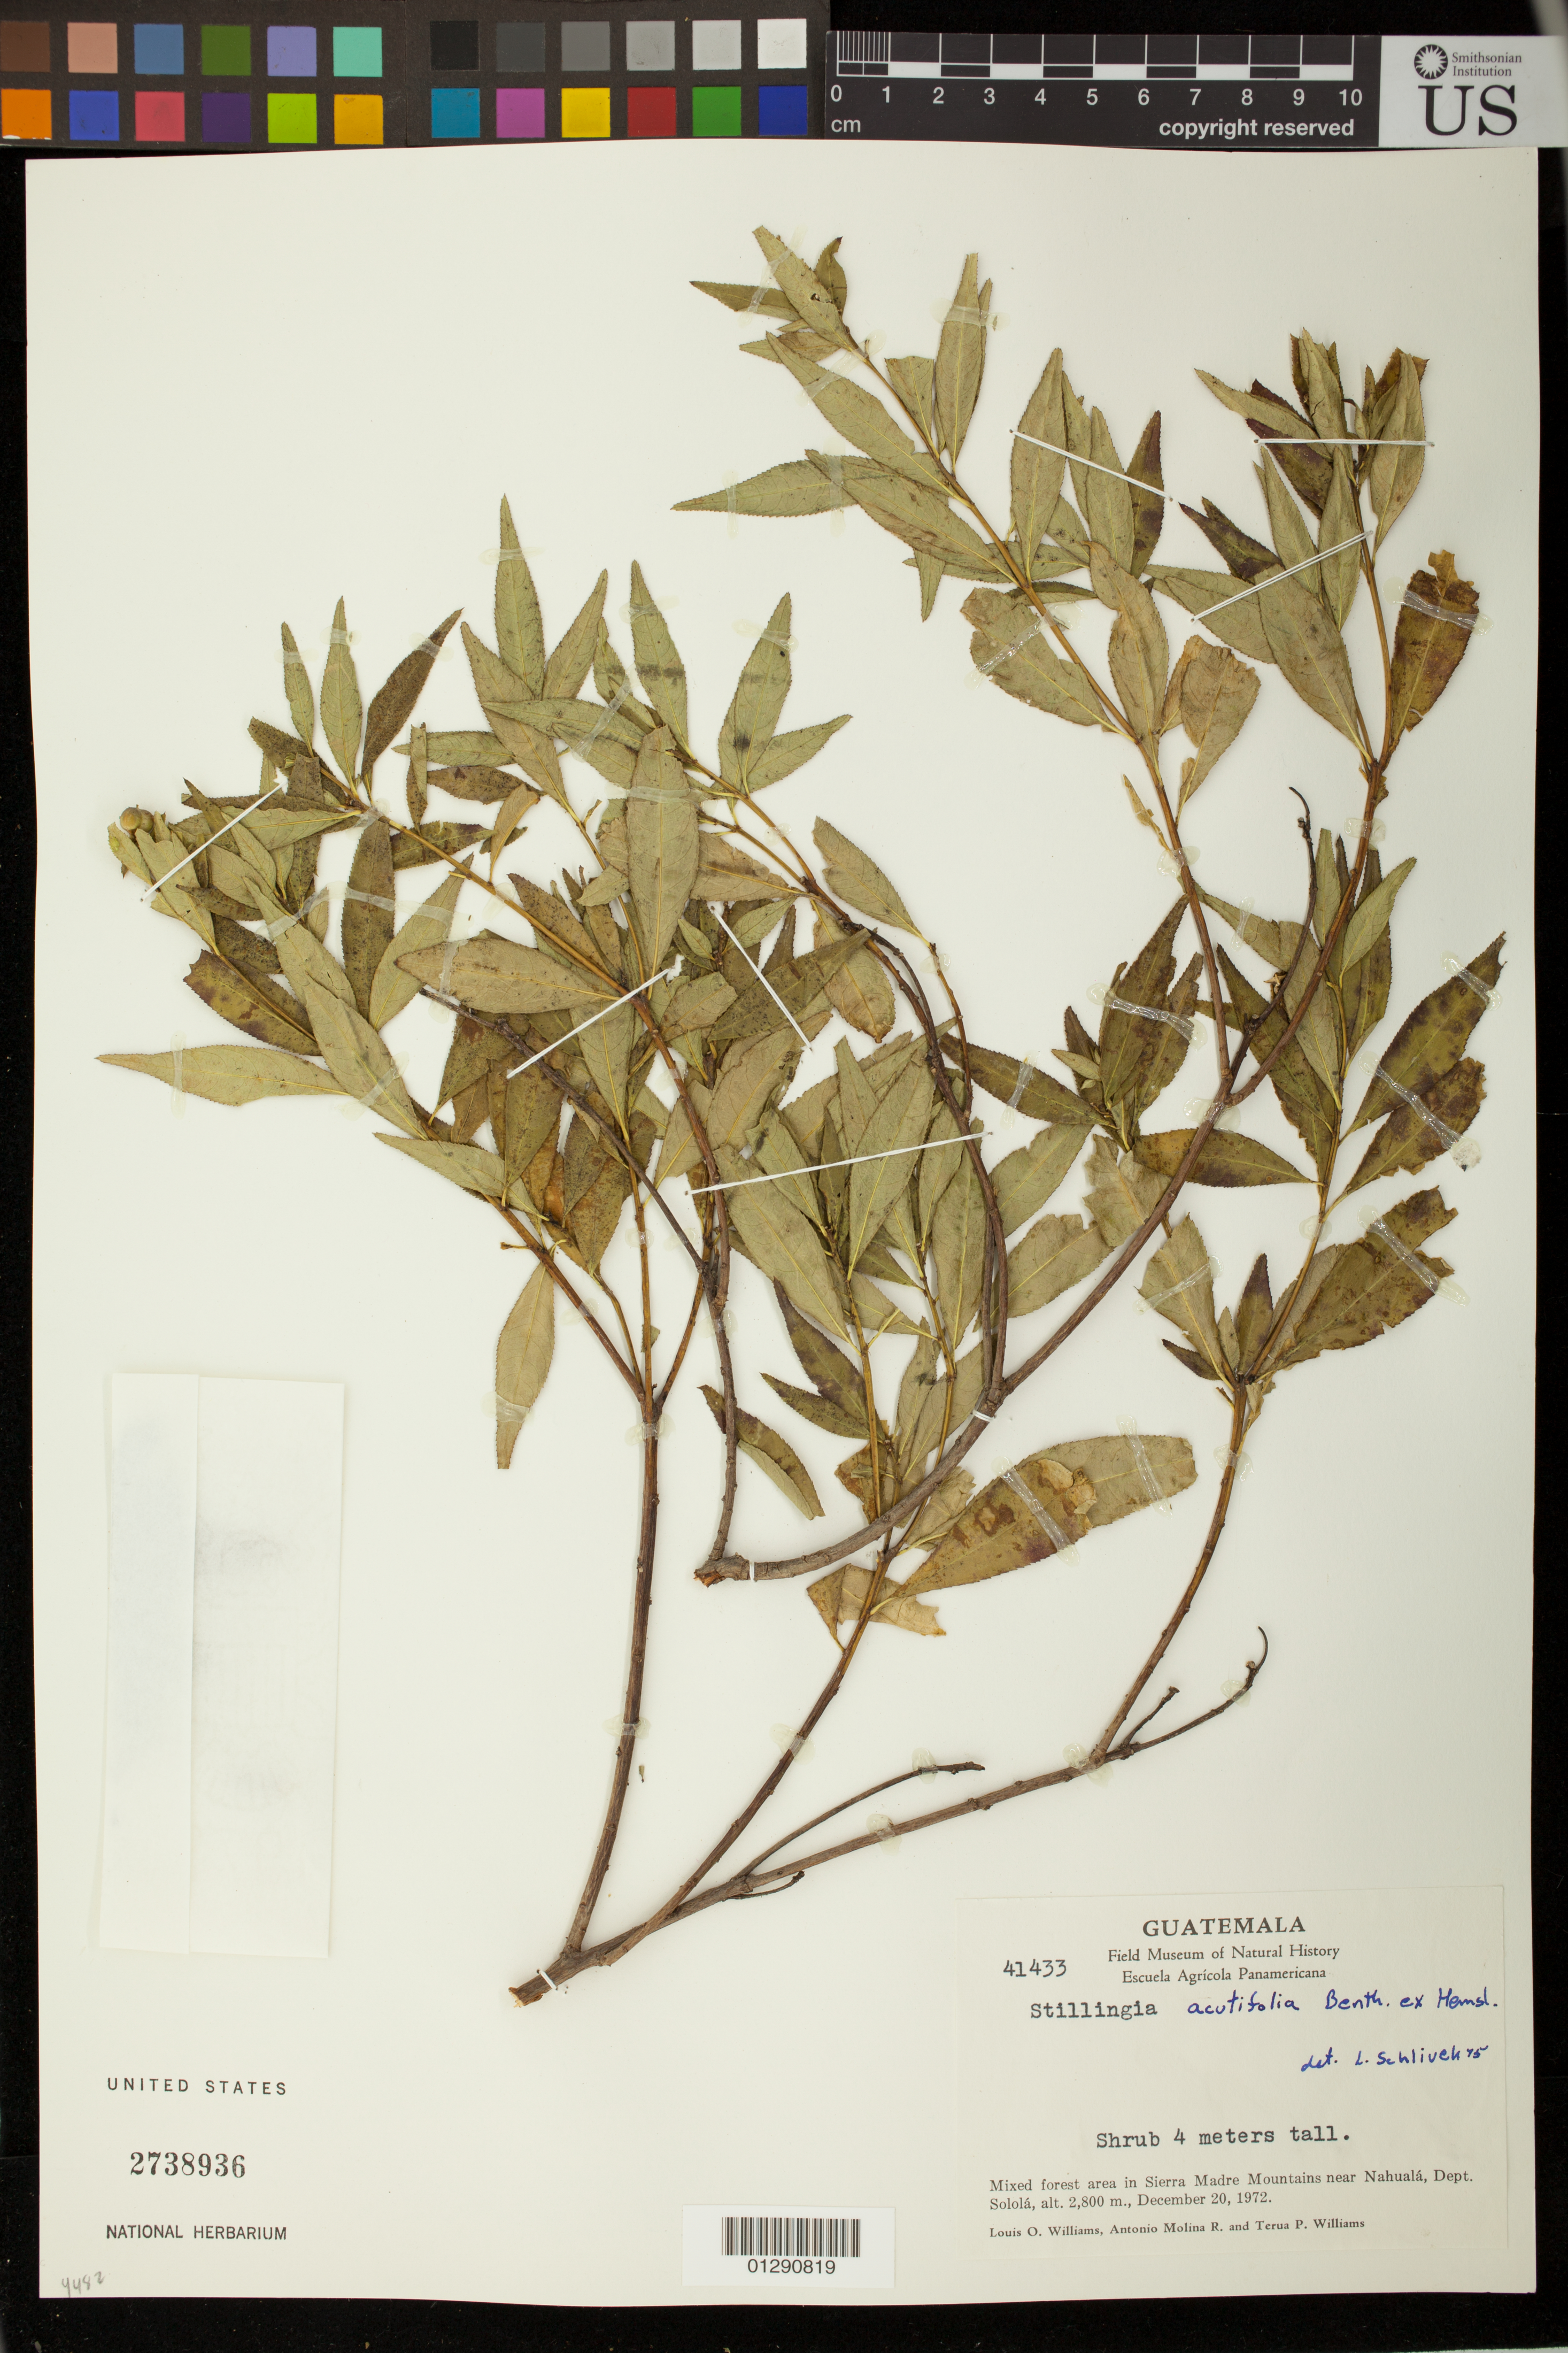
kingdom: Plantae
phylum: Tracheophyta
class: Magnoliopsida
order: Malpighiales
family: Euphorbiaceae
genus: Stillingia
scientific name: Stillingia acutifolia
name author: (Benth.) Benth. ex Hemsl.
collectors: L. O. Williams, A. Molina R. & T. P. Williams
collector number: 41433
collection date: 1972-12-20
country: Guatemala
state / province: Sololá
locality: in Sierra Madre Mountains near Nahuala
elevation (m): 2800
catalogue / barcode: US 2738936